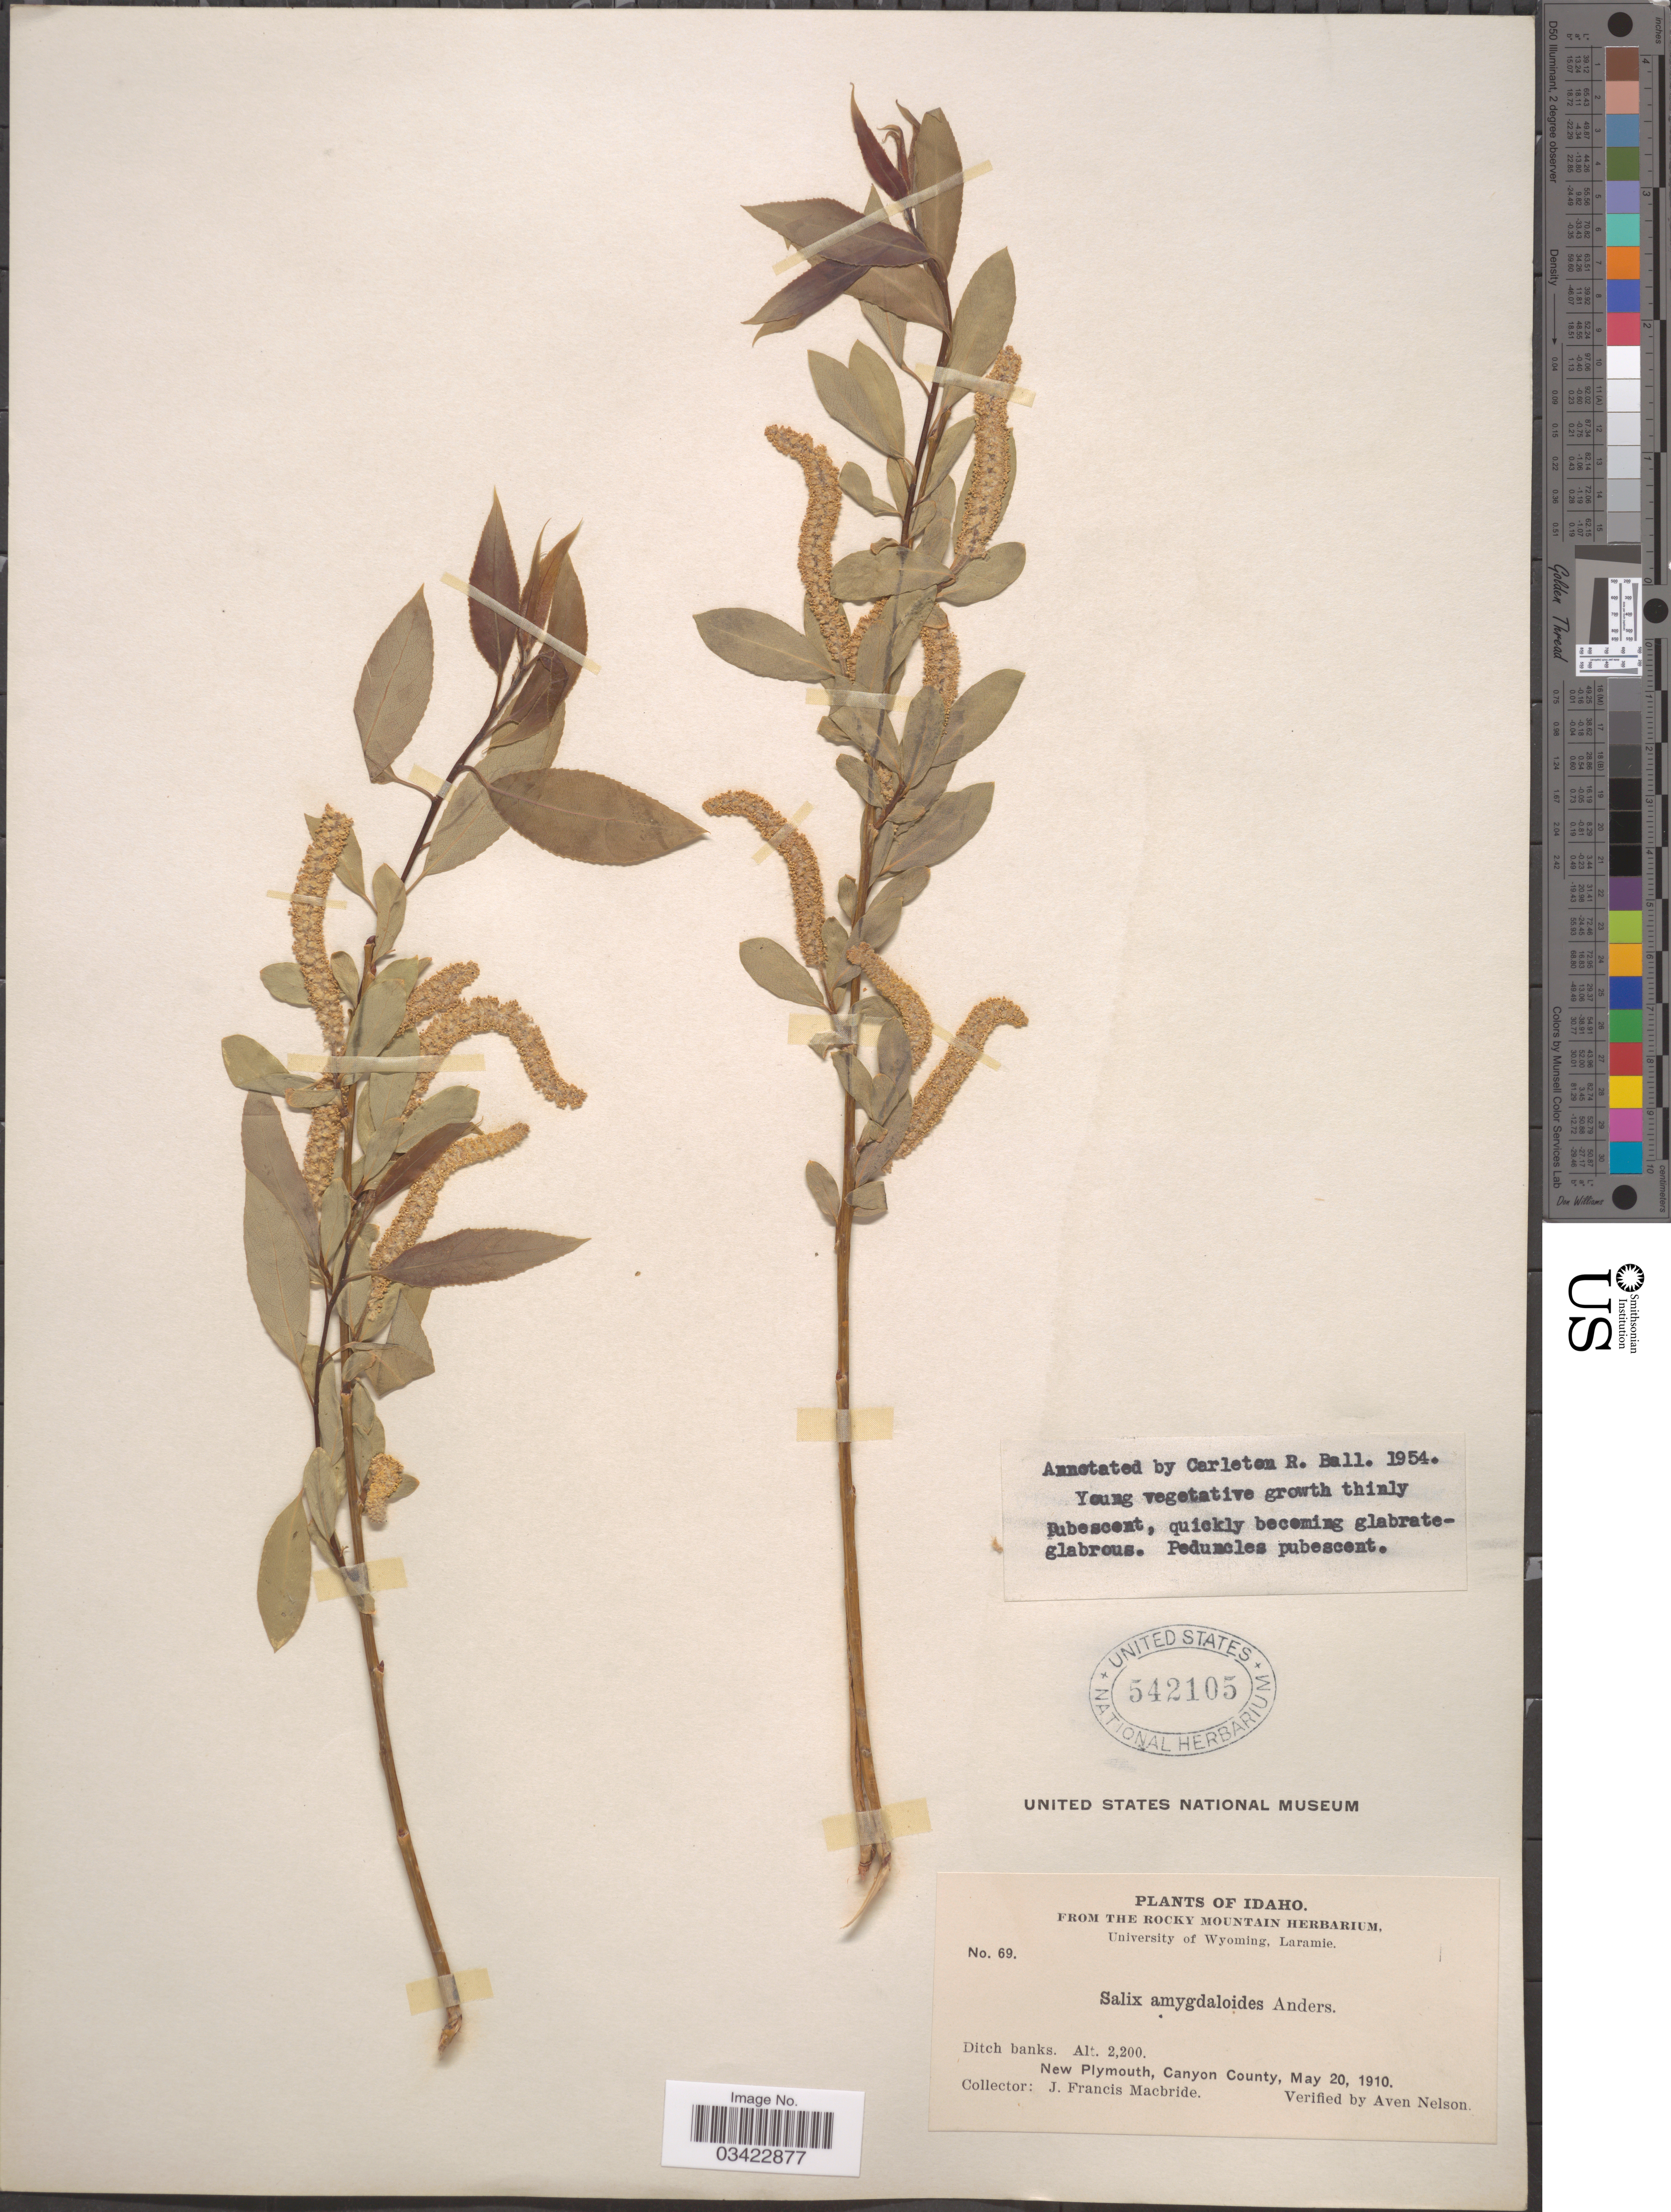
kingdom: Plantae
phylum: Tracheophyta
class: Magnoliopsida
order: Malpighiales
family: Salicaceae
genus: Salix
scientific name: Salix amygdaloides f. pilosiuscula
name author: C.K. Schneid.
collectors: J. F. Macbride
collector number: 69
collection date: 1910-05-20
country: United States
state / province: Idaho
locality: New Plymouth, Canyon County.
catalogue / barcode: US 542105